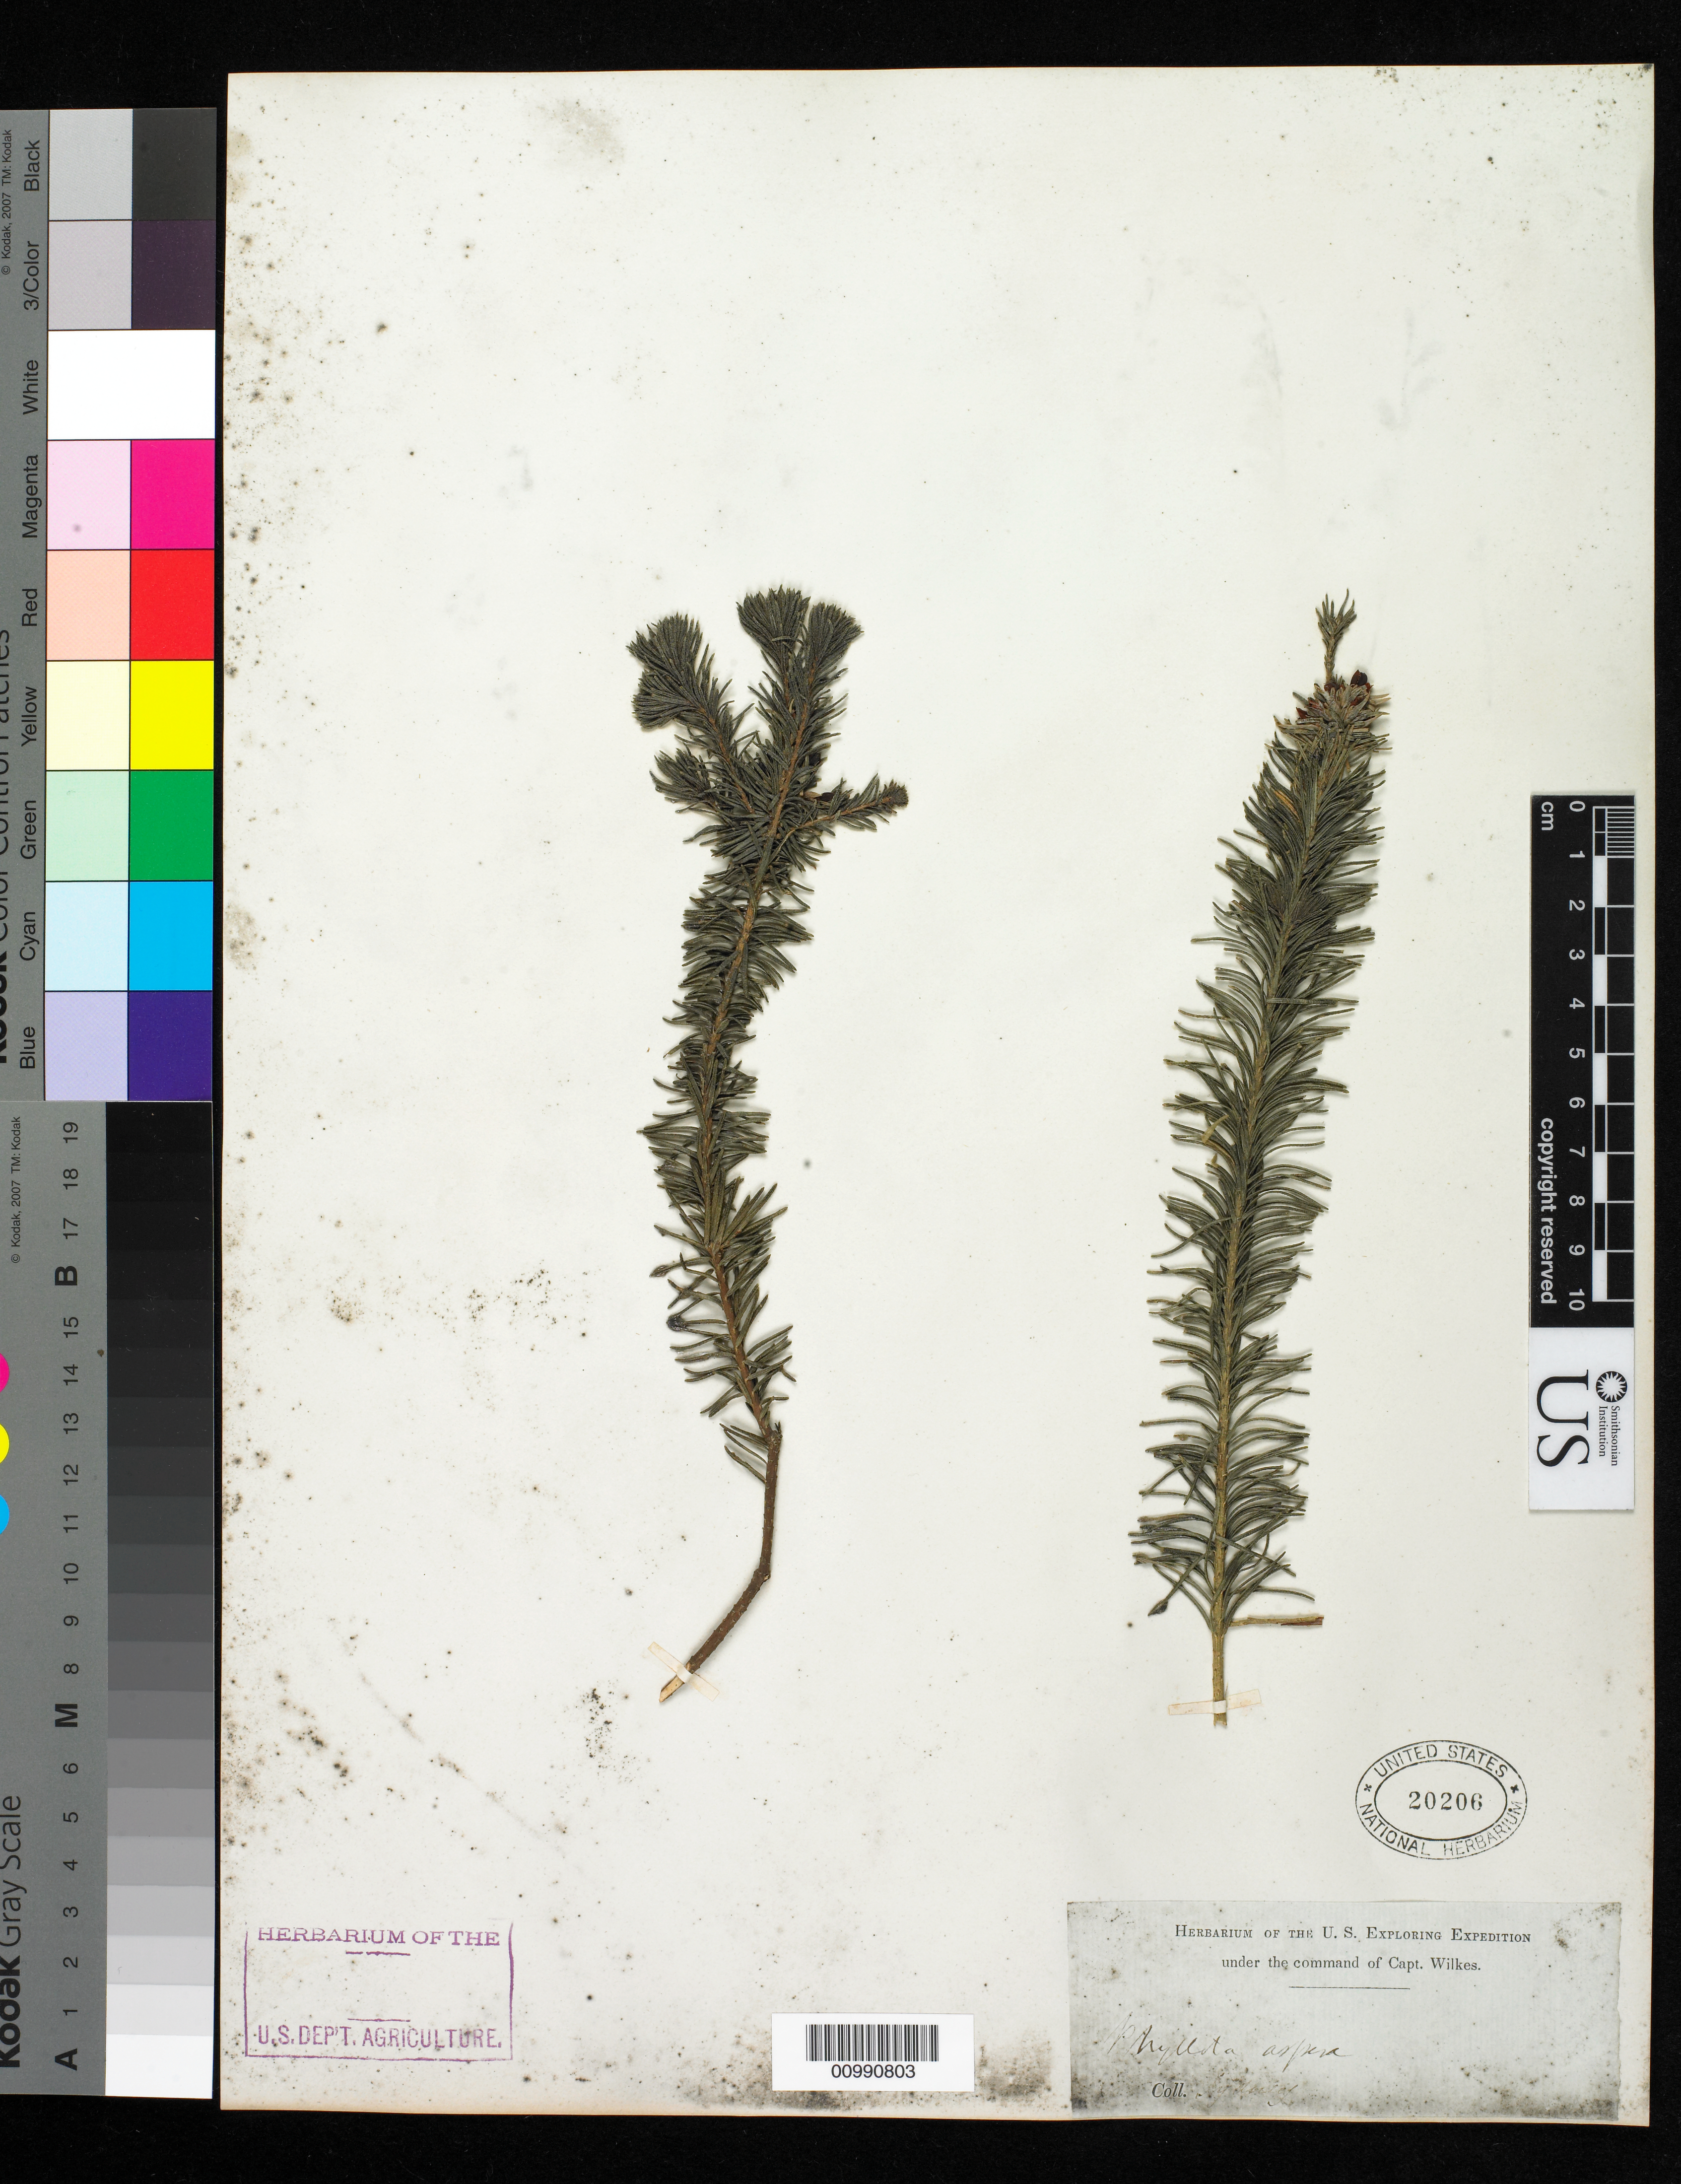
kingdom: Plantae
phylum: Tracheophyta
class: Magnoliopsida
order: Fabales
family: Fabaceae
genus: Phyllota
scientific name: Phyllota aspera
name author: Benth.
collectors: Wilkes Explor. Exped.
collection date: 1838/1842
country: Australia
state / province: New South Wales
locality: Sydney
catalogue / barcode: US 20206